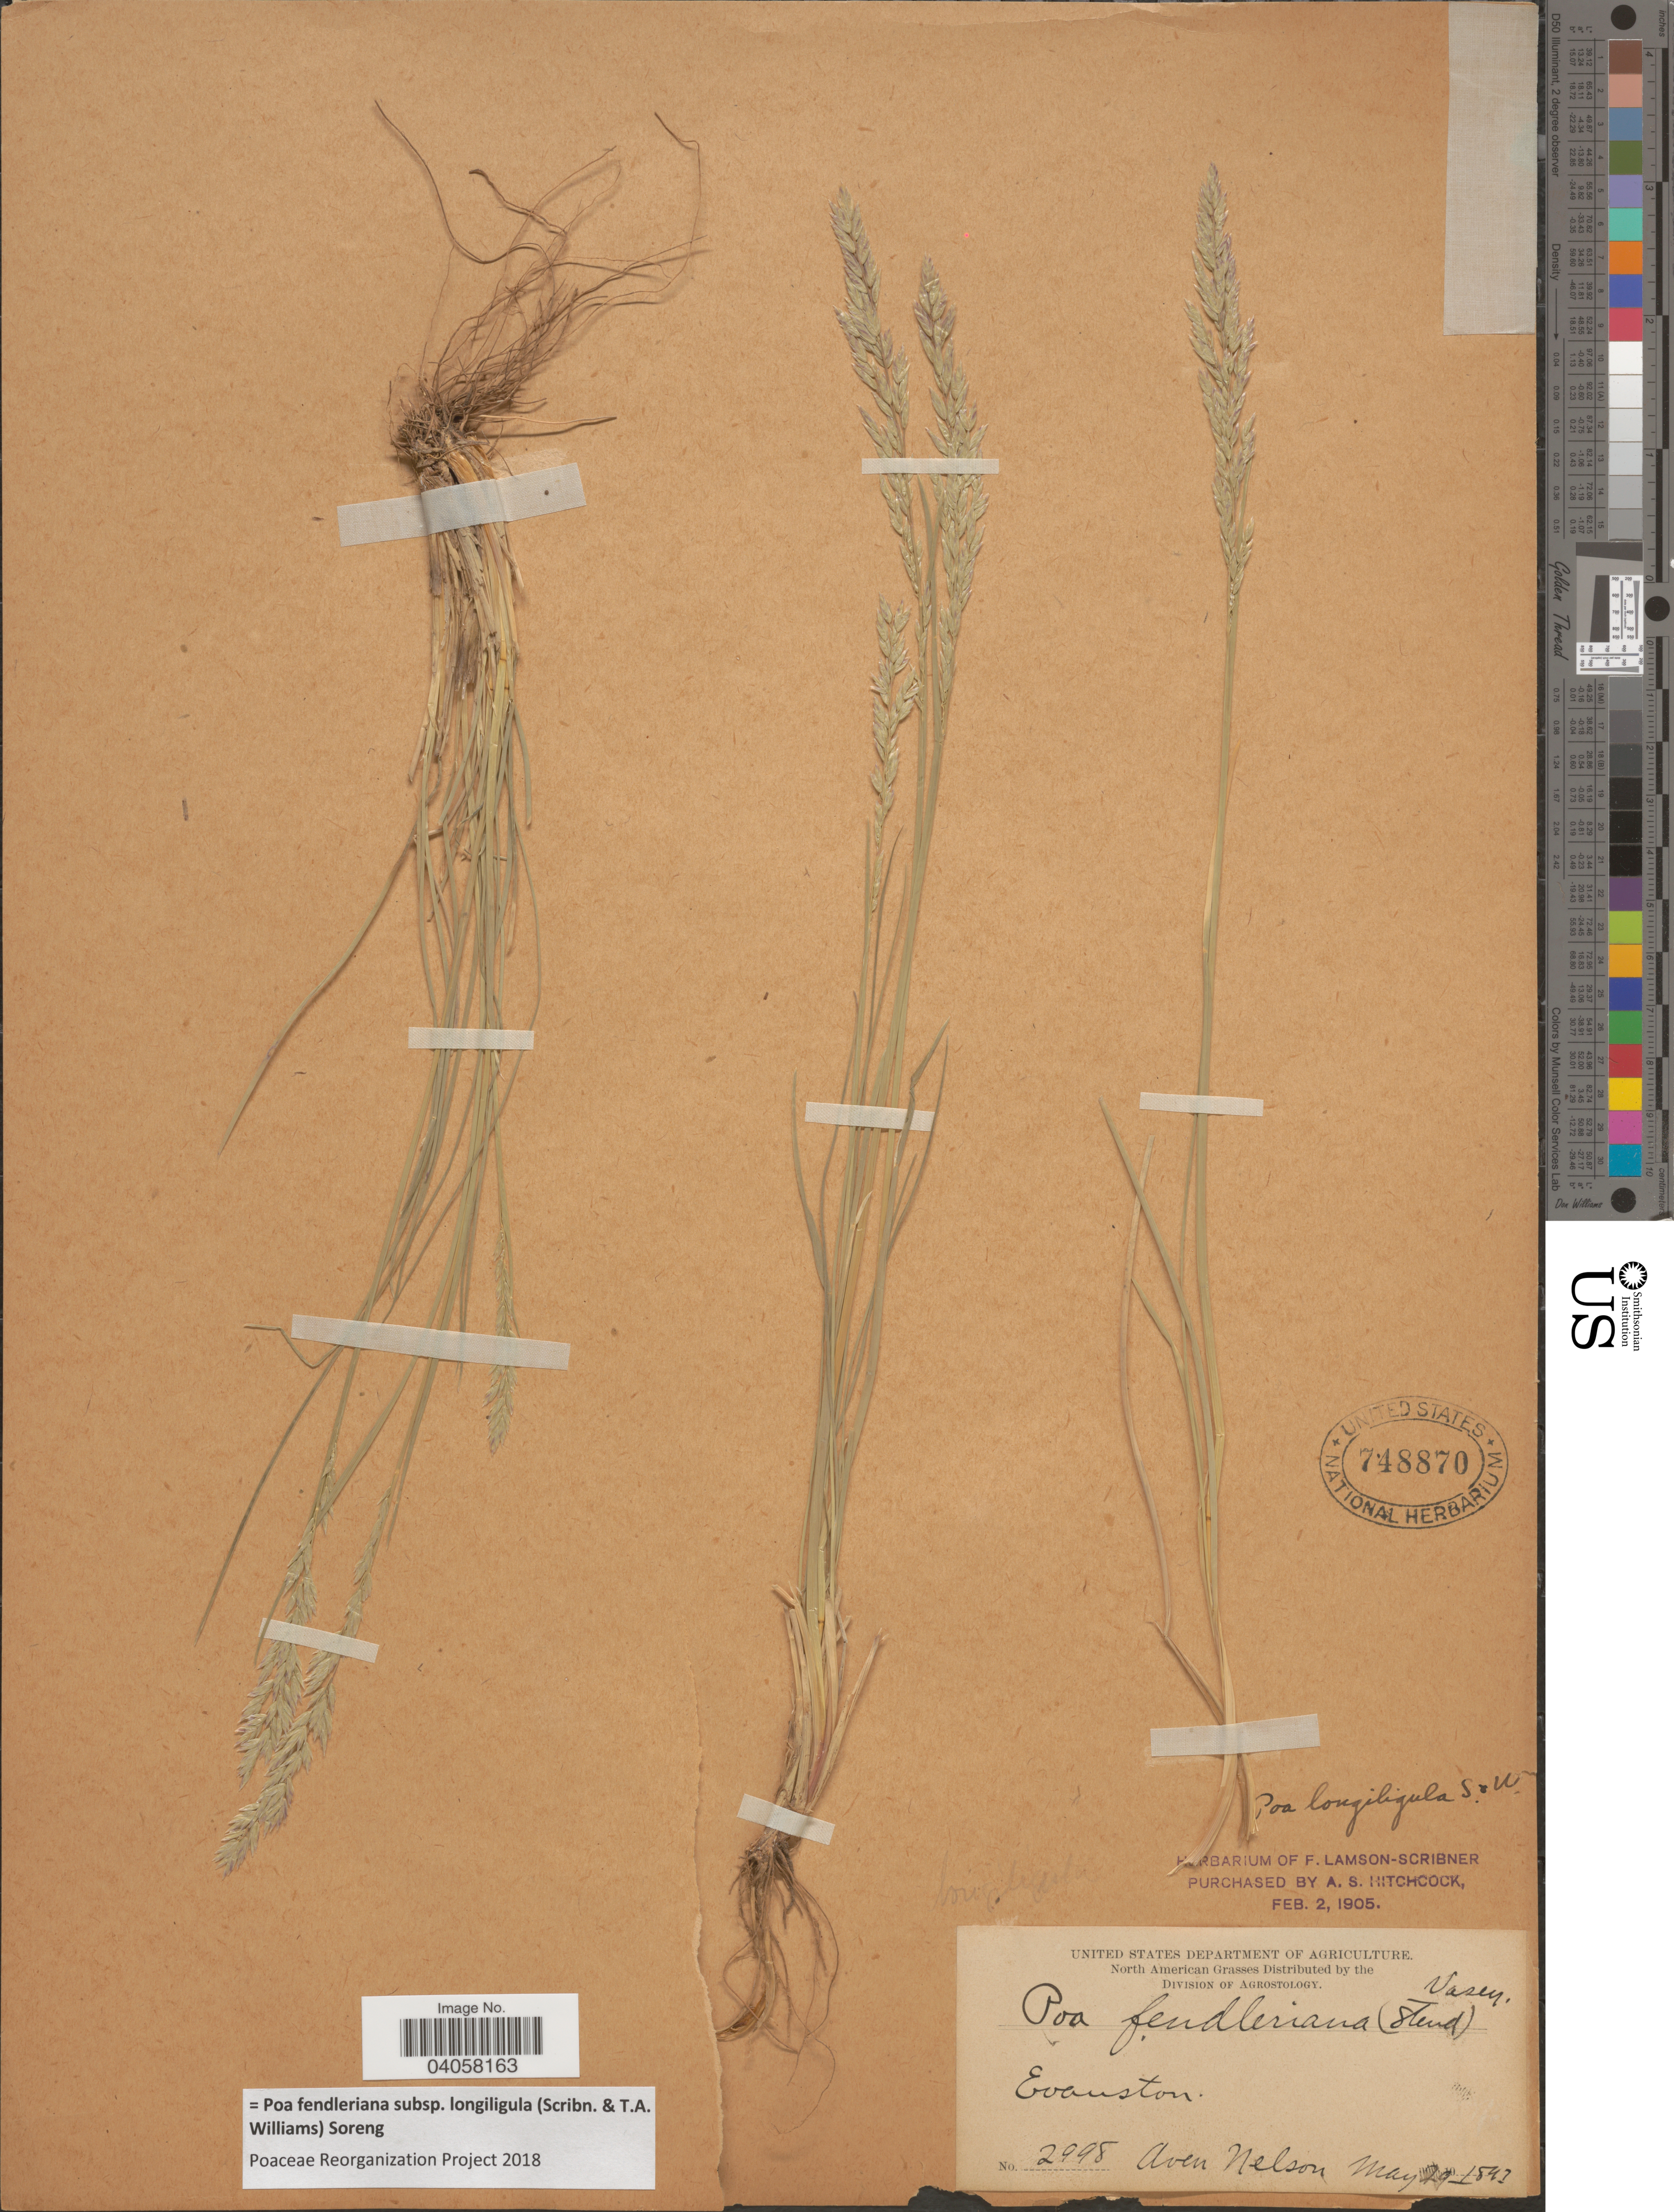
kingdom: Plantae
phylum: Tracheophyta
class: Liliopsida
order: Poales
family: Poaceae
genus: Poa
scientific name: Poa fendleriana subsp. longiligula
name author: (Scribn. & T.A. Williams) Soreng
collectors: A. Nelson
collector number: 2998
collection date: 1897-05-09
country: United States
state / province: Wyoming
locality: Evanston.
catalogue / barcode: US 748870